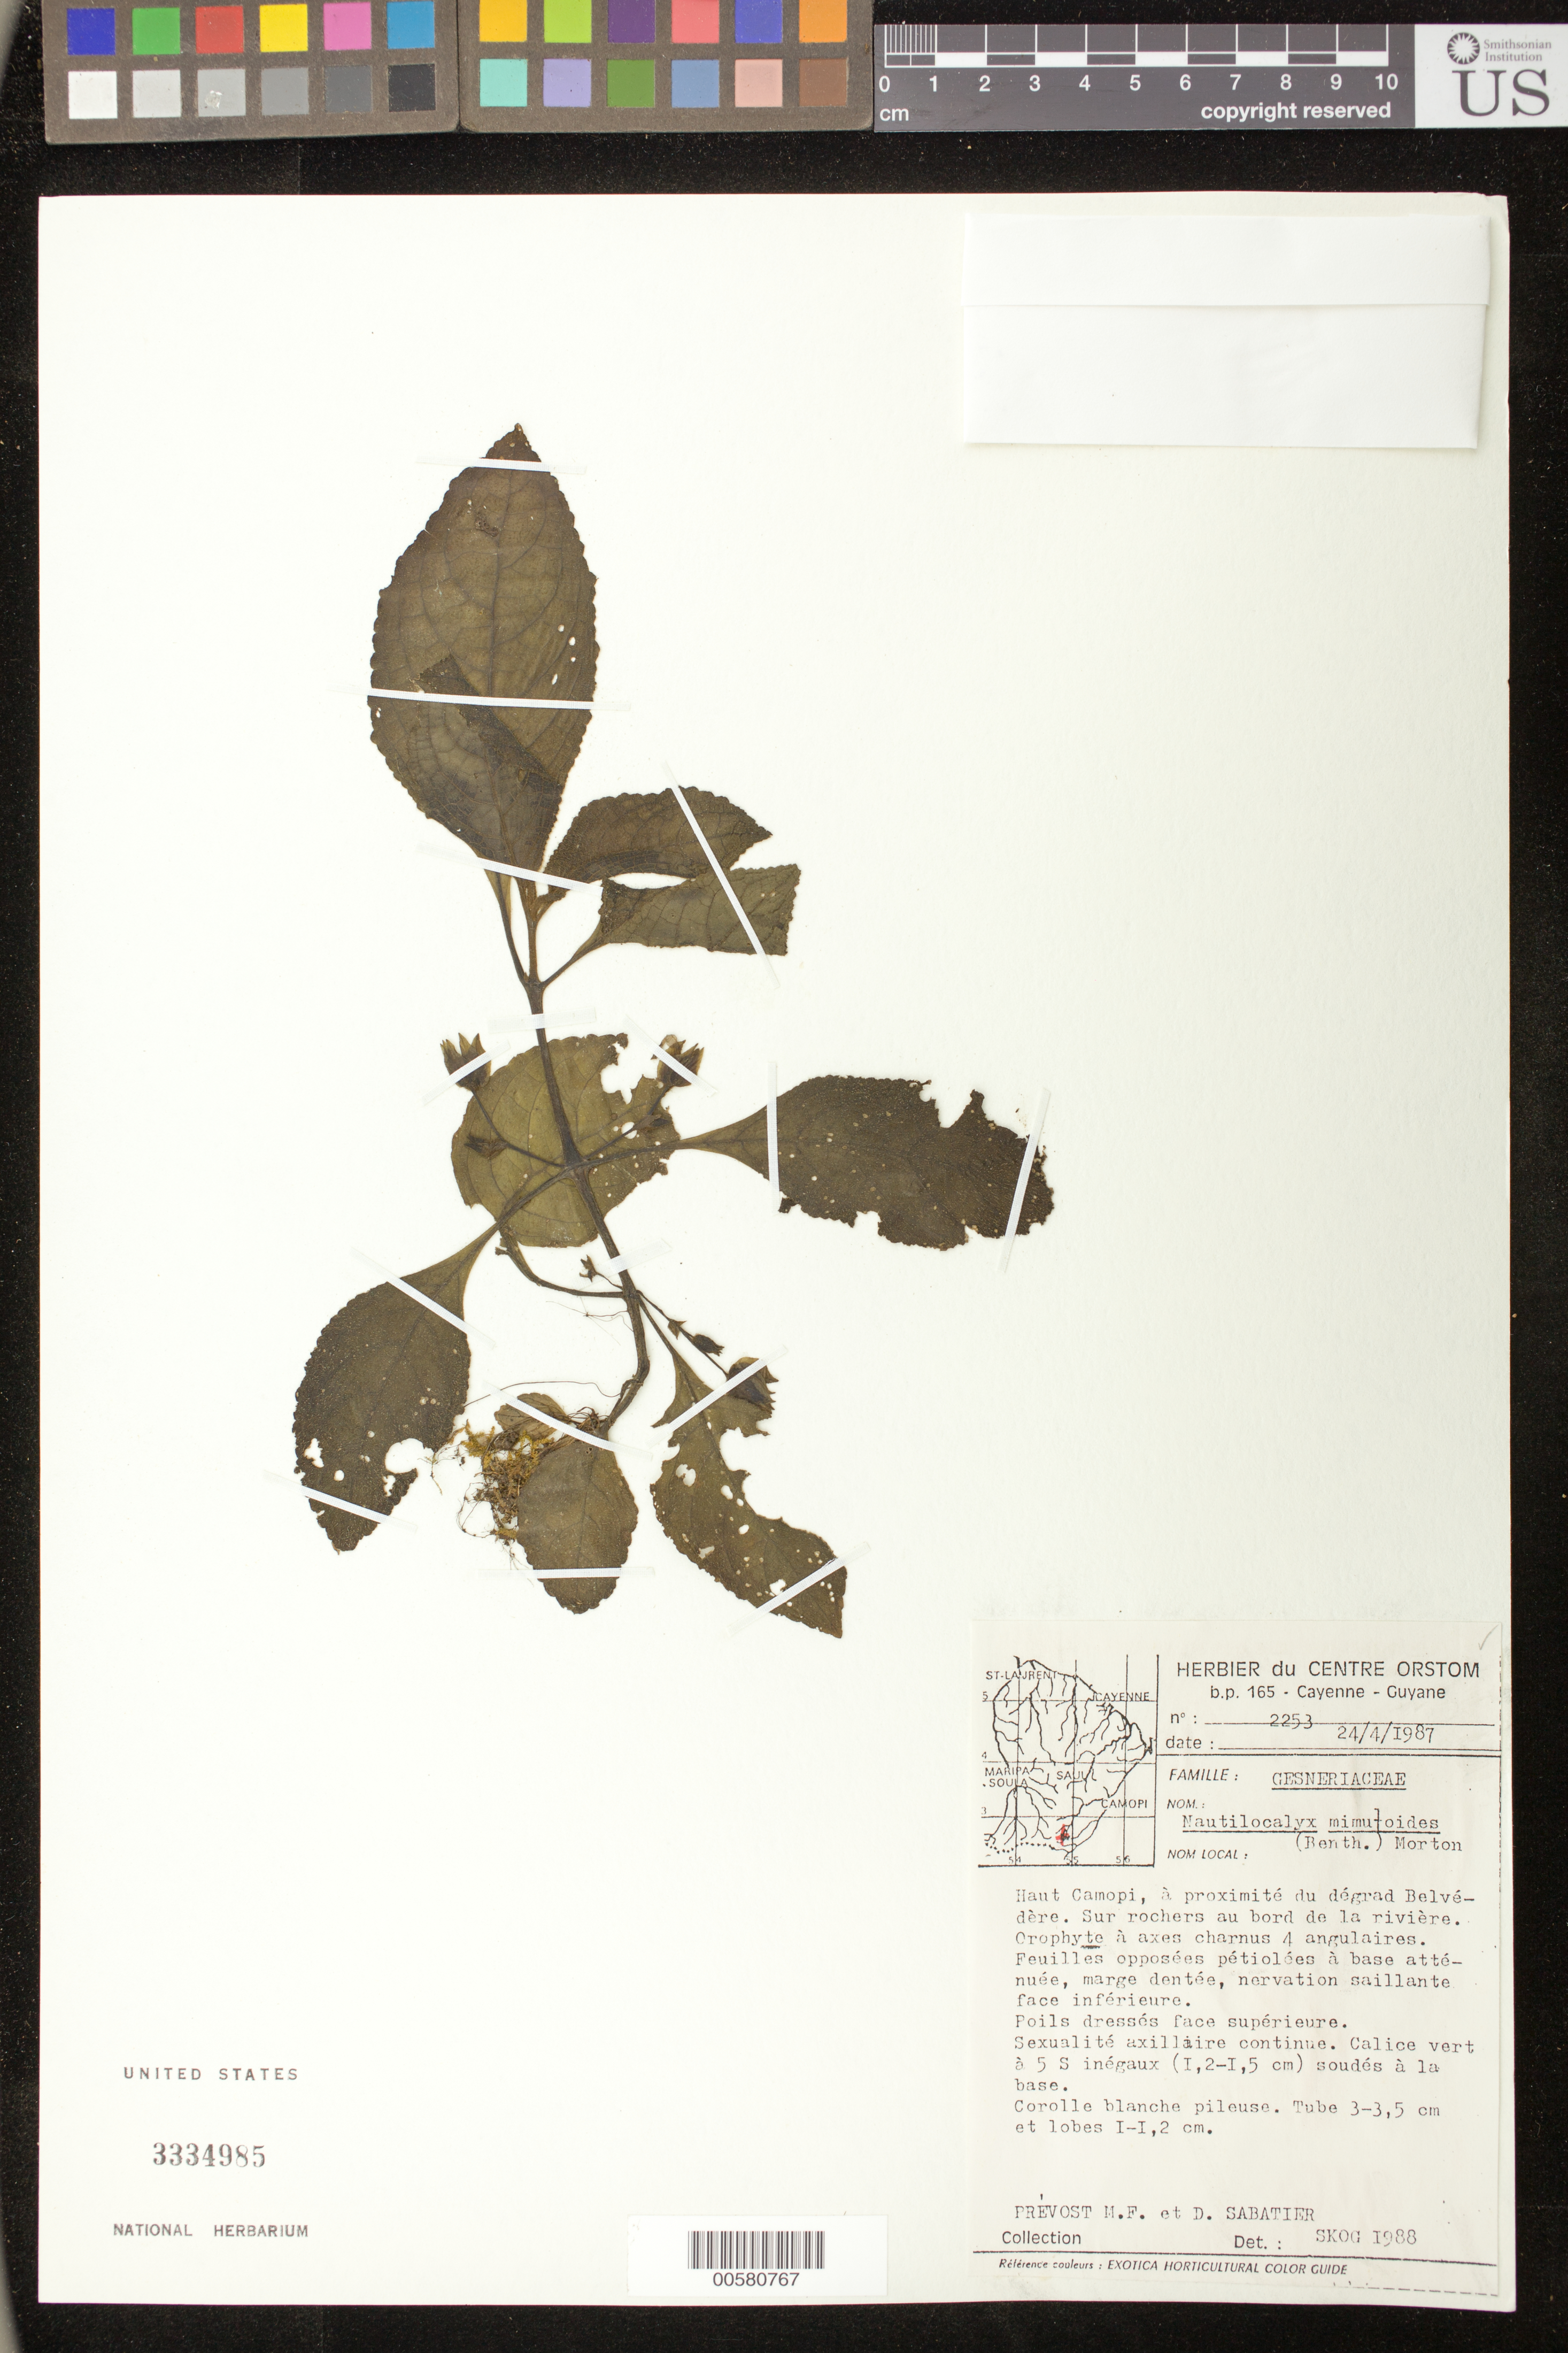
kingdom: Plantae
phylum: Tracheophyta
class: Magnoliopsida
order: Lamiales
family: Gesneriaceae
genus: Nautilocalyx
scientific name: Nautilocalyx mimuloides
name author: (Benth.) C.V. Morton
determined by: Skog, Laurence E.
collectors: M.-F. Prévost & D. Sabatier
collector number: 2253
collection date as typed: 24 Apr 1987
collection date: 1987-04-24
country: French Guiana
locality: Haut Campopi, à proximité du dégrad Belvédère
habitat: Sur rochers au bord de la rivière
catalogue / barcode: US 3334985